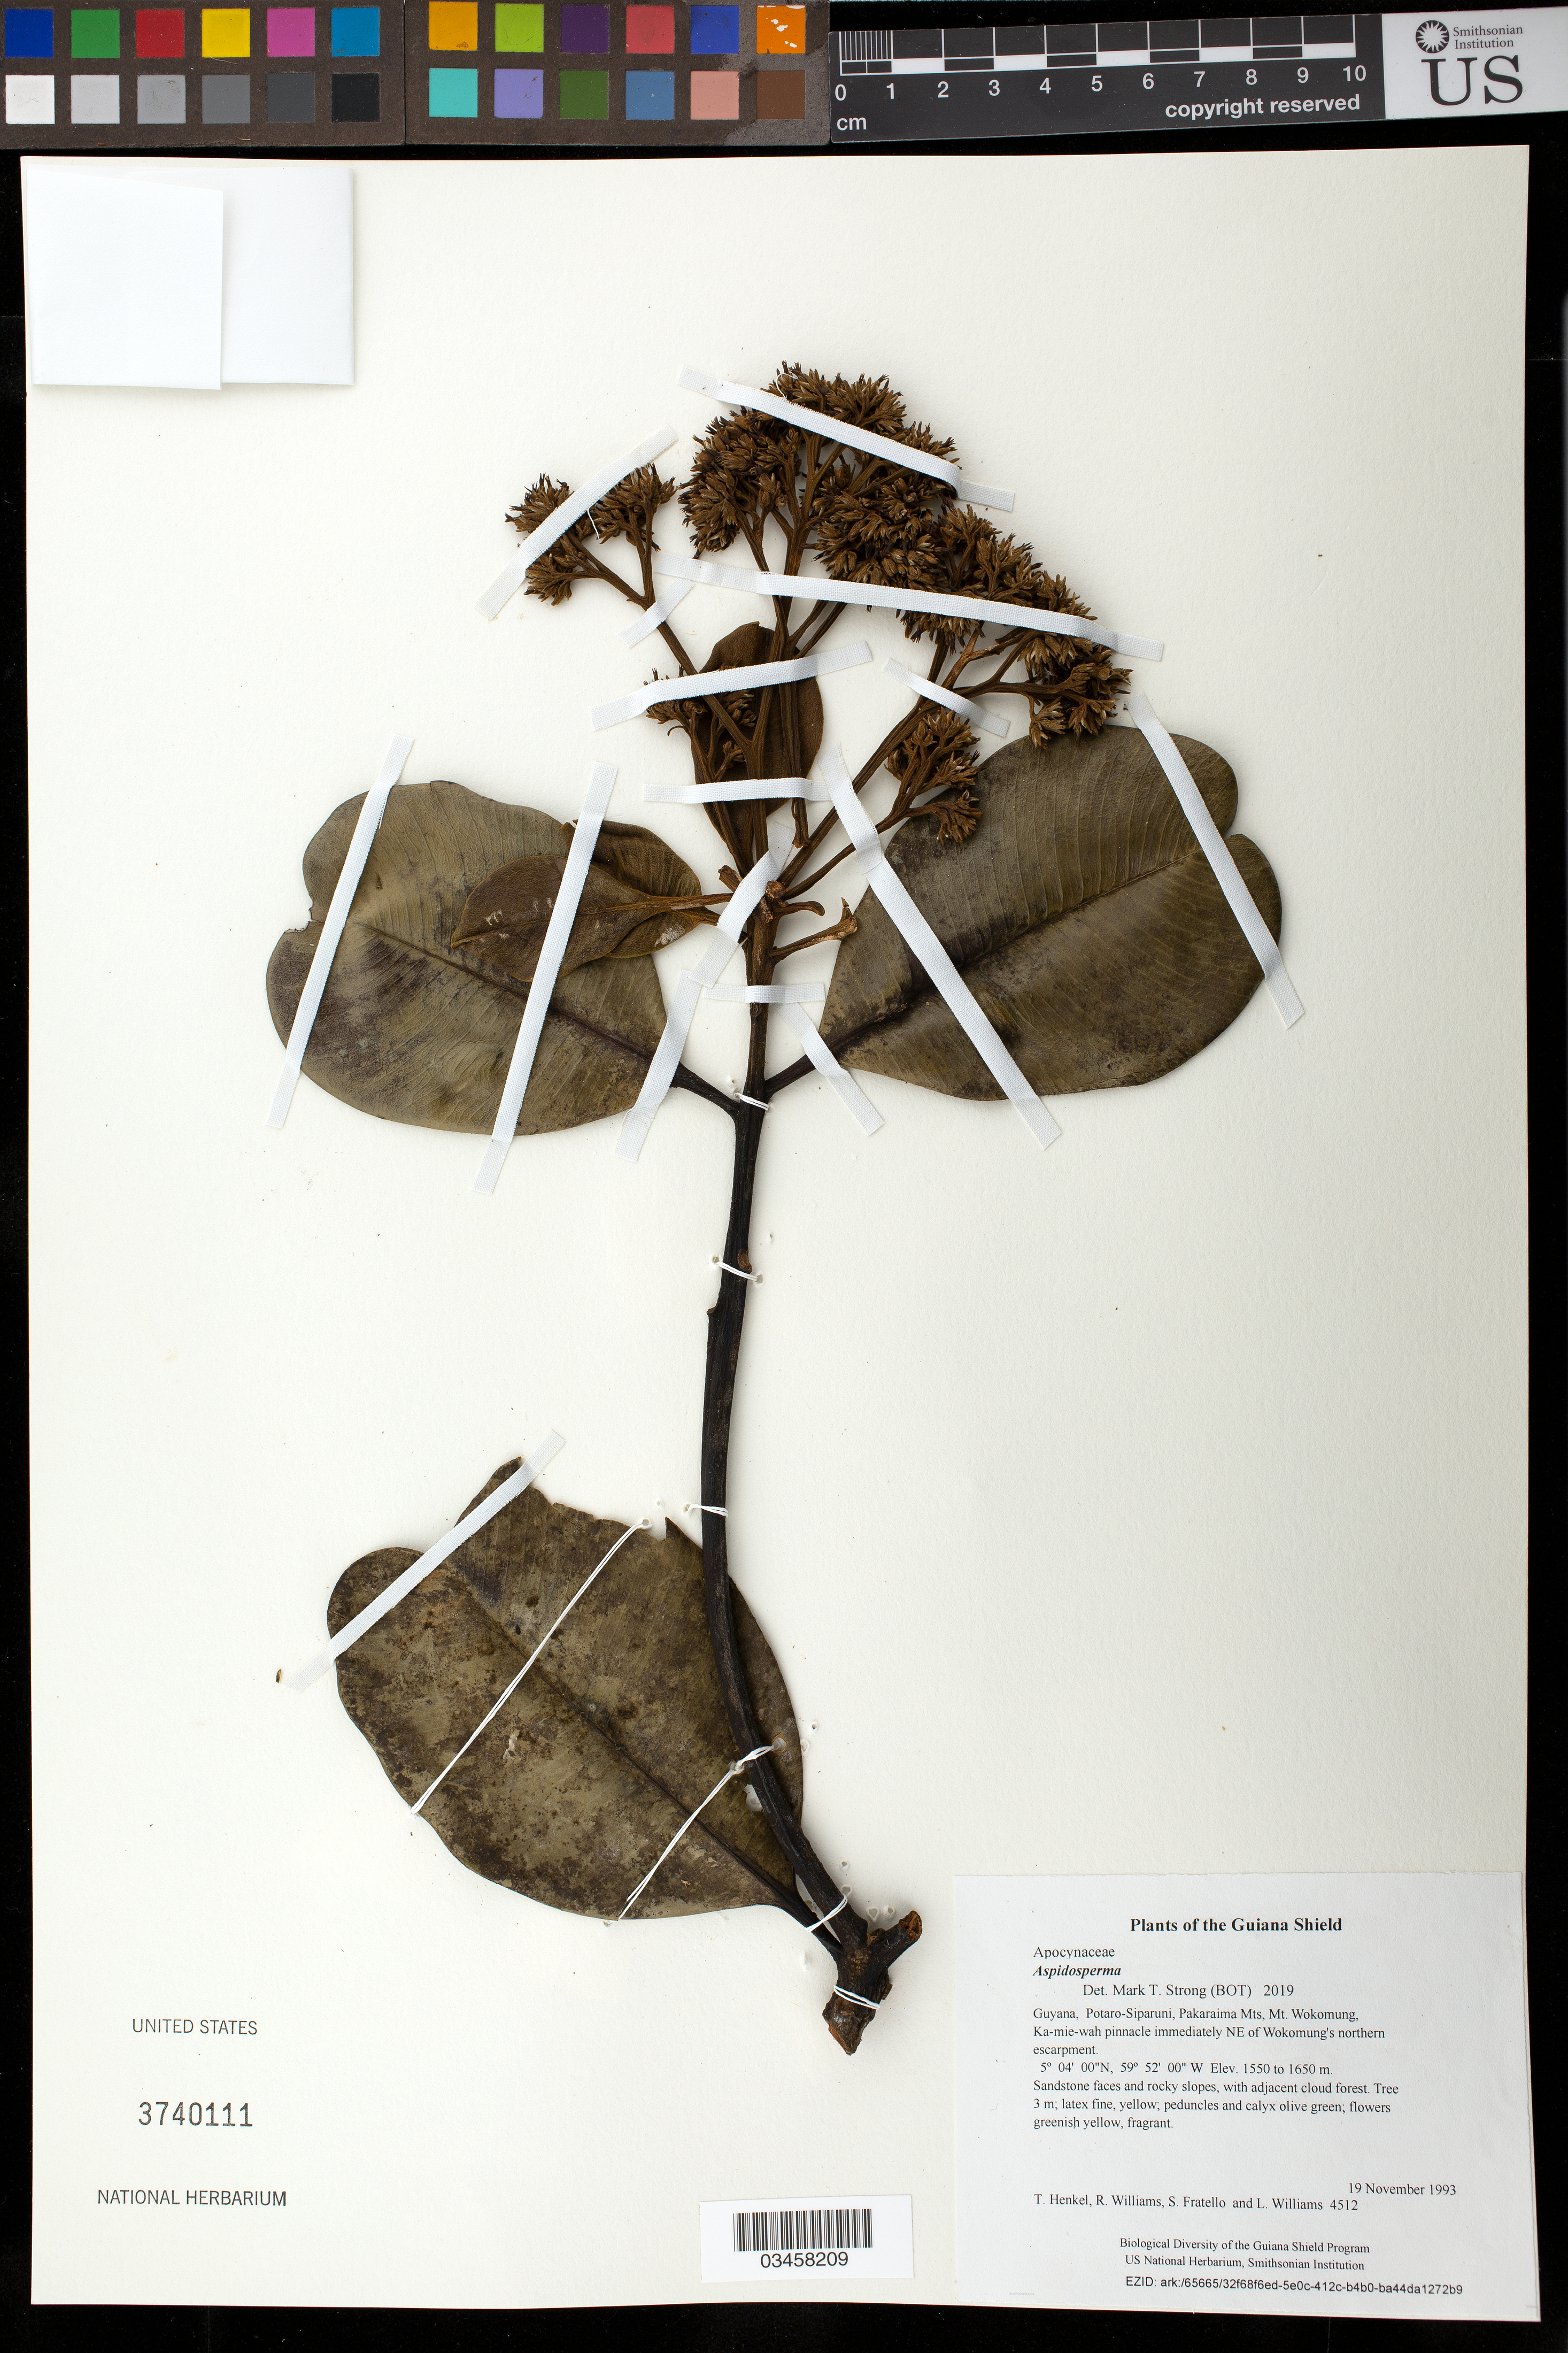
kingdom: Plantae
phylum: Tracheophyta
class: Magnoliopsida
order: Gentianales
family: Apocynaceae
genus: Aspidosperma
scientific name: Aspidosperma sp.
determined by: Strong, Mark T., (BOT), Smithsonian Institution - National Museum of Natural History (UNITED STATES)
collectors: T. Henkel, R. Williams, S. Fratello & L. Williams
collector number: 4512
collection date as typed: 19 November 1993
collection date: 1993-11-19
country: Guyana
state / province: Potaro-Siparuni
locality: Pakaraima Mts, Mt. Wokomung, Ka-mie-wah pinnacle immediately NE of Wokomung's northern escarpment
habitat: Sandstone faces and rocky slopes, with adjacent cloud forest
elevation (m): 1550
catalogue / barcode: US 3740111